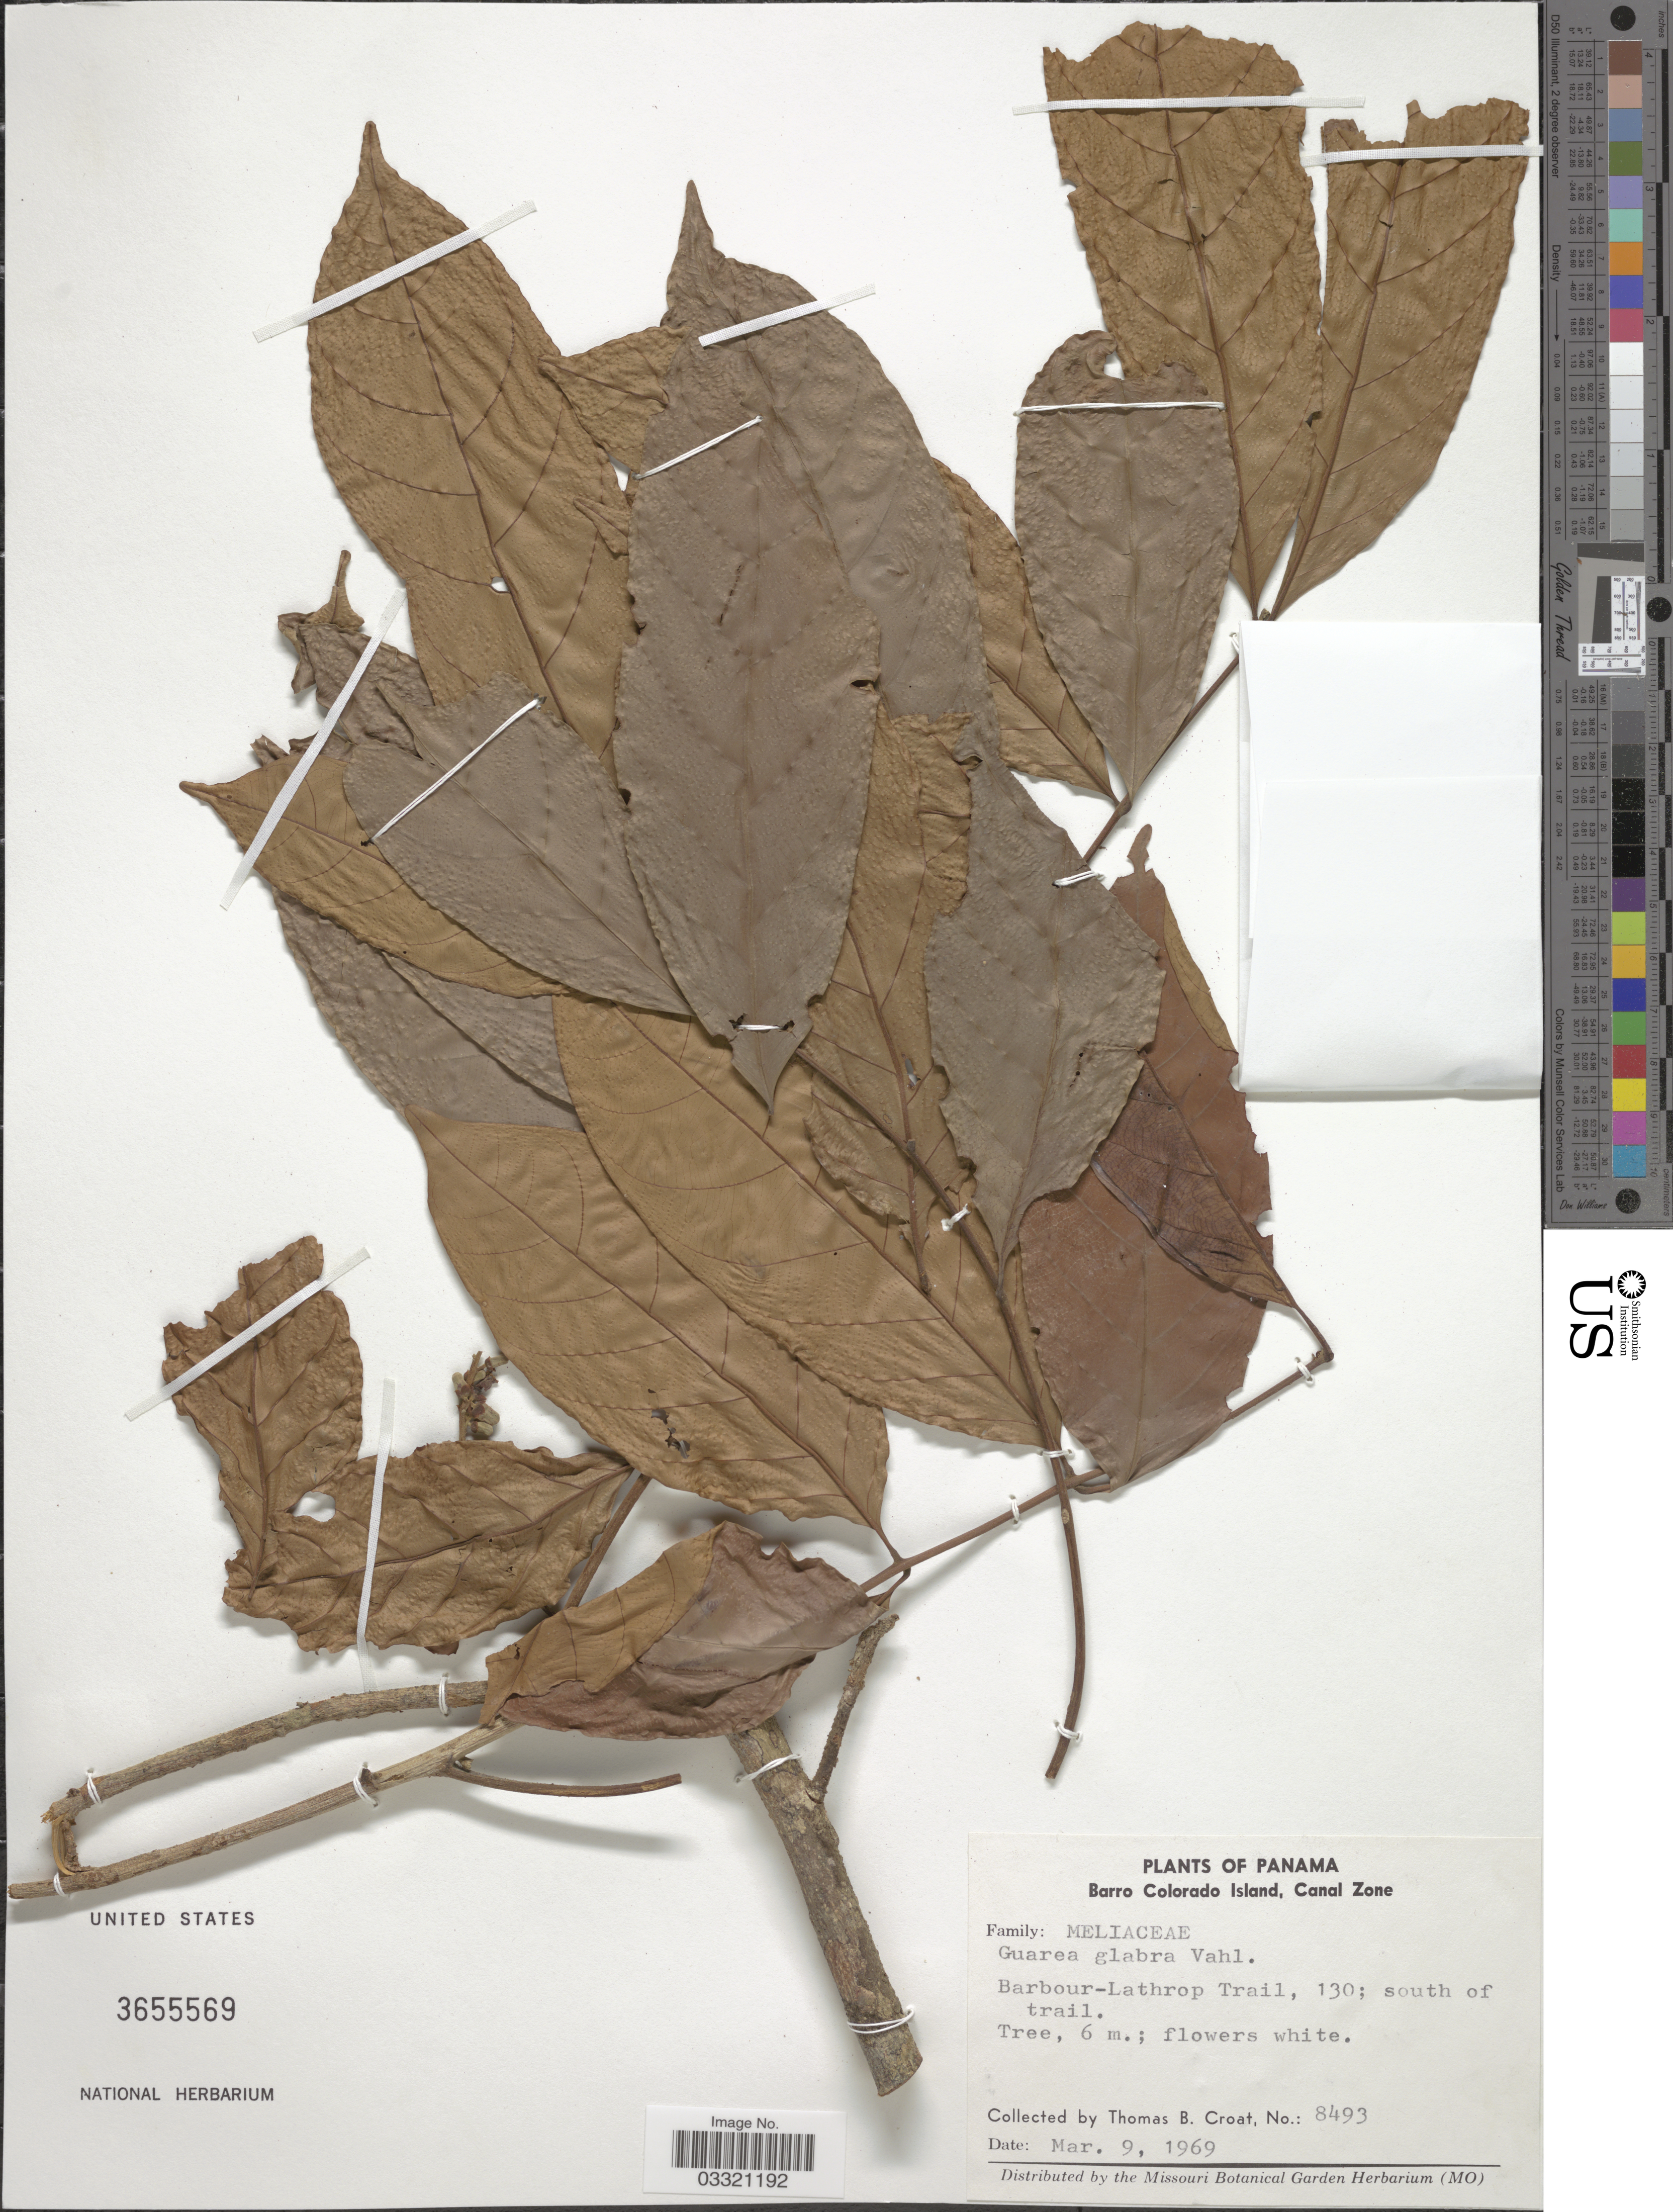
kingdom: Plantae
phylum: Tracheophyta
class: Magnoliopsida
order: Sapindales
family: Meliaceae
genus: Guarea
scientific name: Guarea glabra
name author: Vahl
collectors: T. B. Croat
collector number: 8493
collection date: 1969-03-09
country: Panama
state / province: Panamá Oeste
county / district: Canal Zone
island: Barro Colorado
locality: Barro Colorado Island, Canal Zone. Barbour-Lathrop Trail, 130; south of trail.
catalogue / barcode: US 3655569